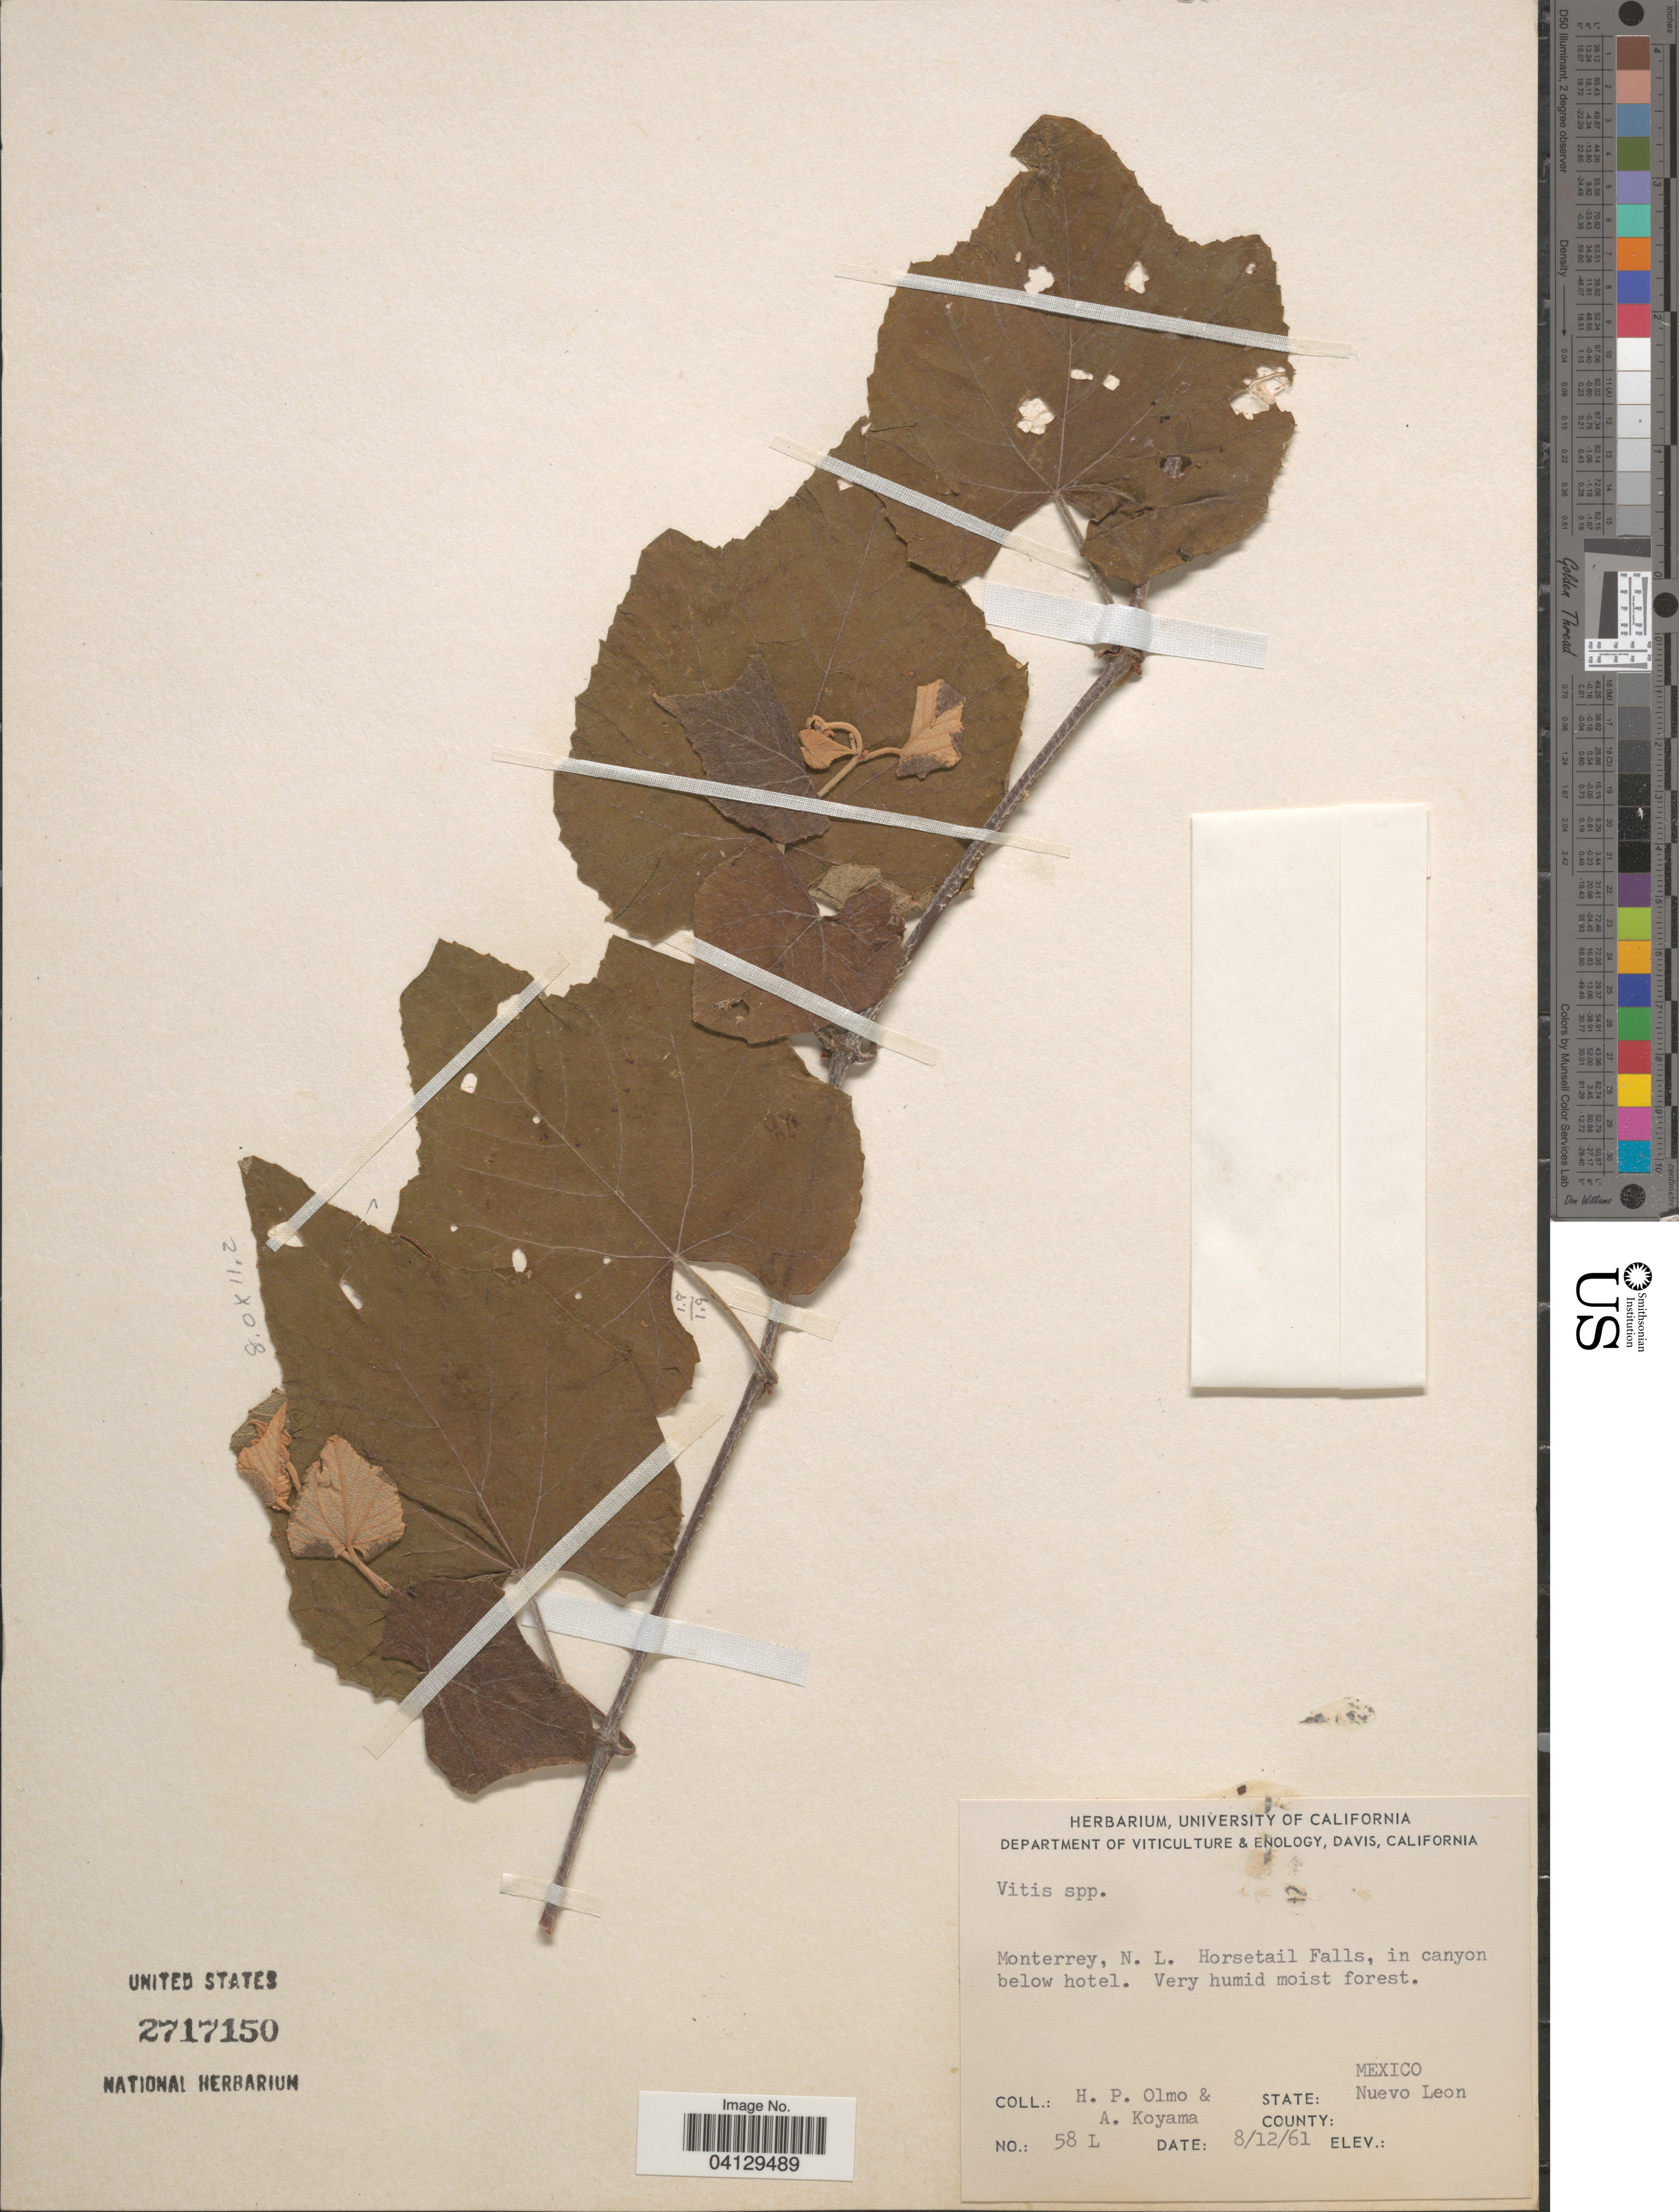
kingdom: Plantae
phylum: Tracheophyta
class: Magnoliopsida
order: Vitales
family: Vitaceae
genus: Vitis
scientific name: Vitis sp.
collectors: H. Olmo & A. Koyama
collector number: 58L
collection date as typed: Transcribed d/m/y: 12/8/61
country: Mexico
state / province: Nuevo León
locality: Monterrey, Horsetail Falls, in canyon below hotel.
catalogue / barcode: US 2717150